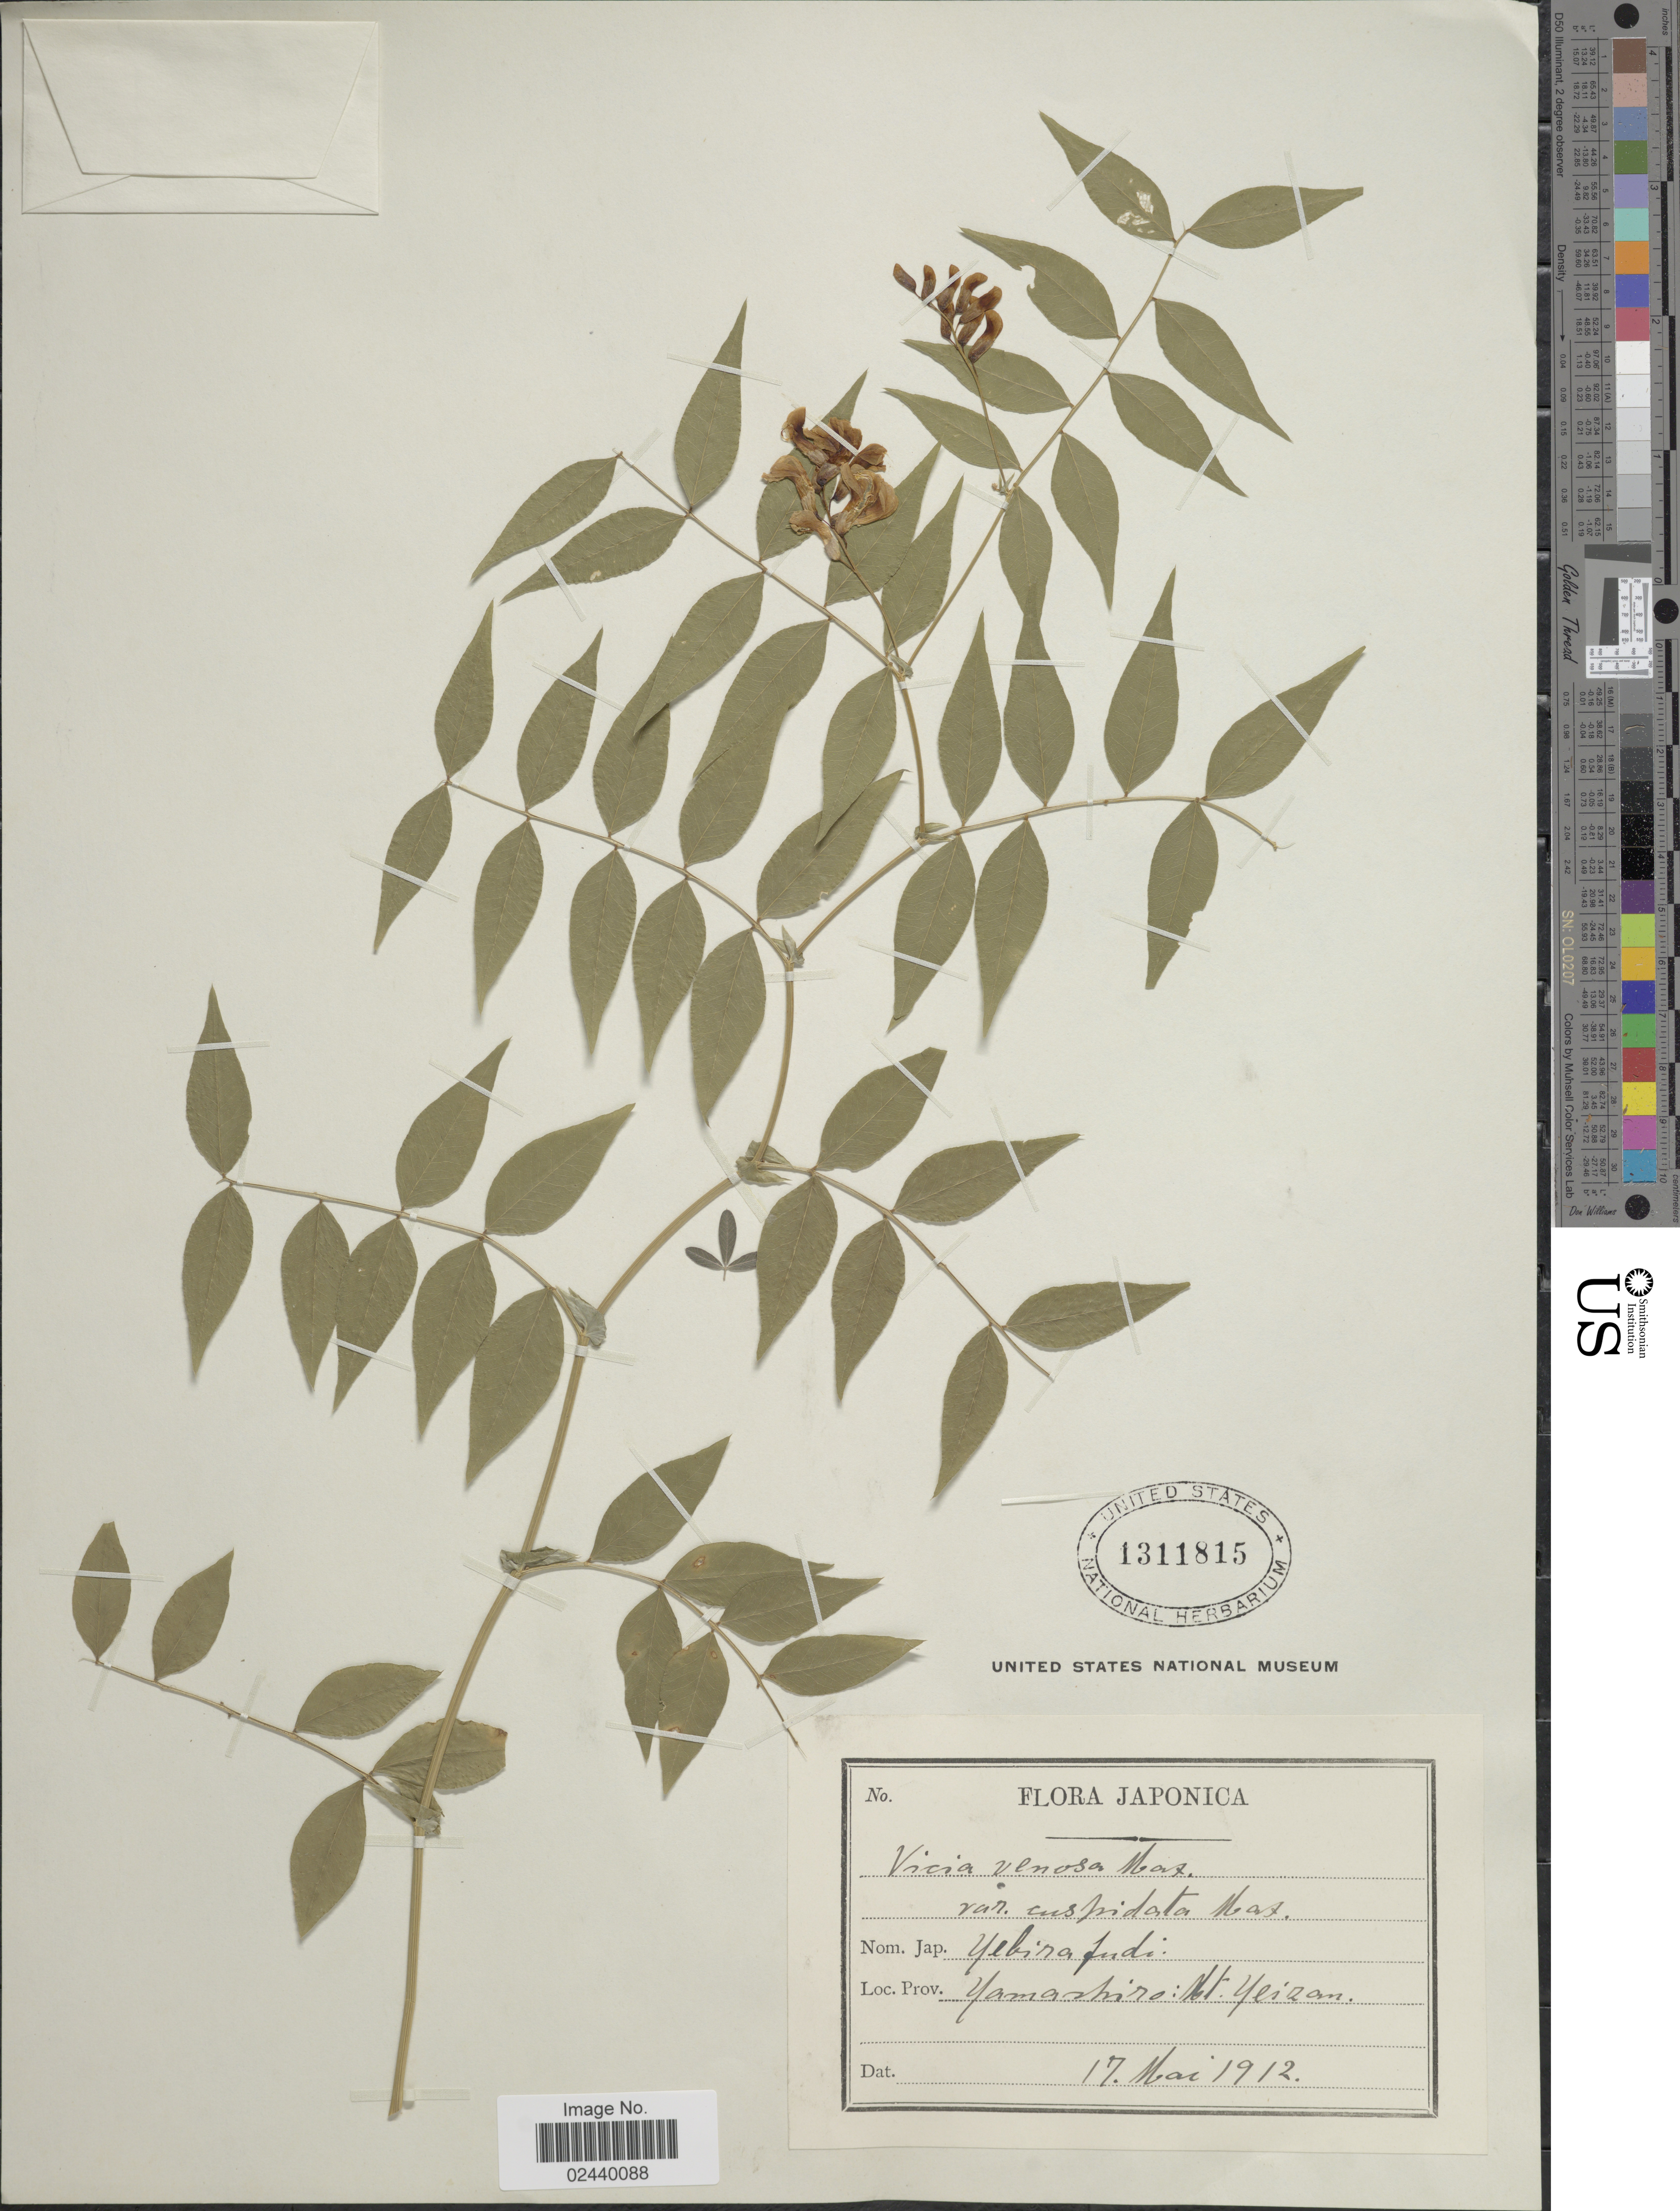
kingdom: Plantae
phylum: Tracheophyta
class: Magnoliopsida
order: Fabales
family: Fabaceae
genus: Vicia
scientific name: Vicia venosa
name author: (Link) Maxim.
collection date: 1912-05-17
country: Japan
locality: Yamashiro: Mt Yeizan.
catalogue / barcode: US 1311815